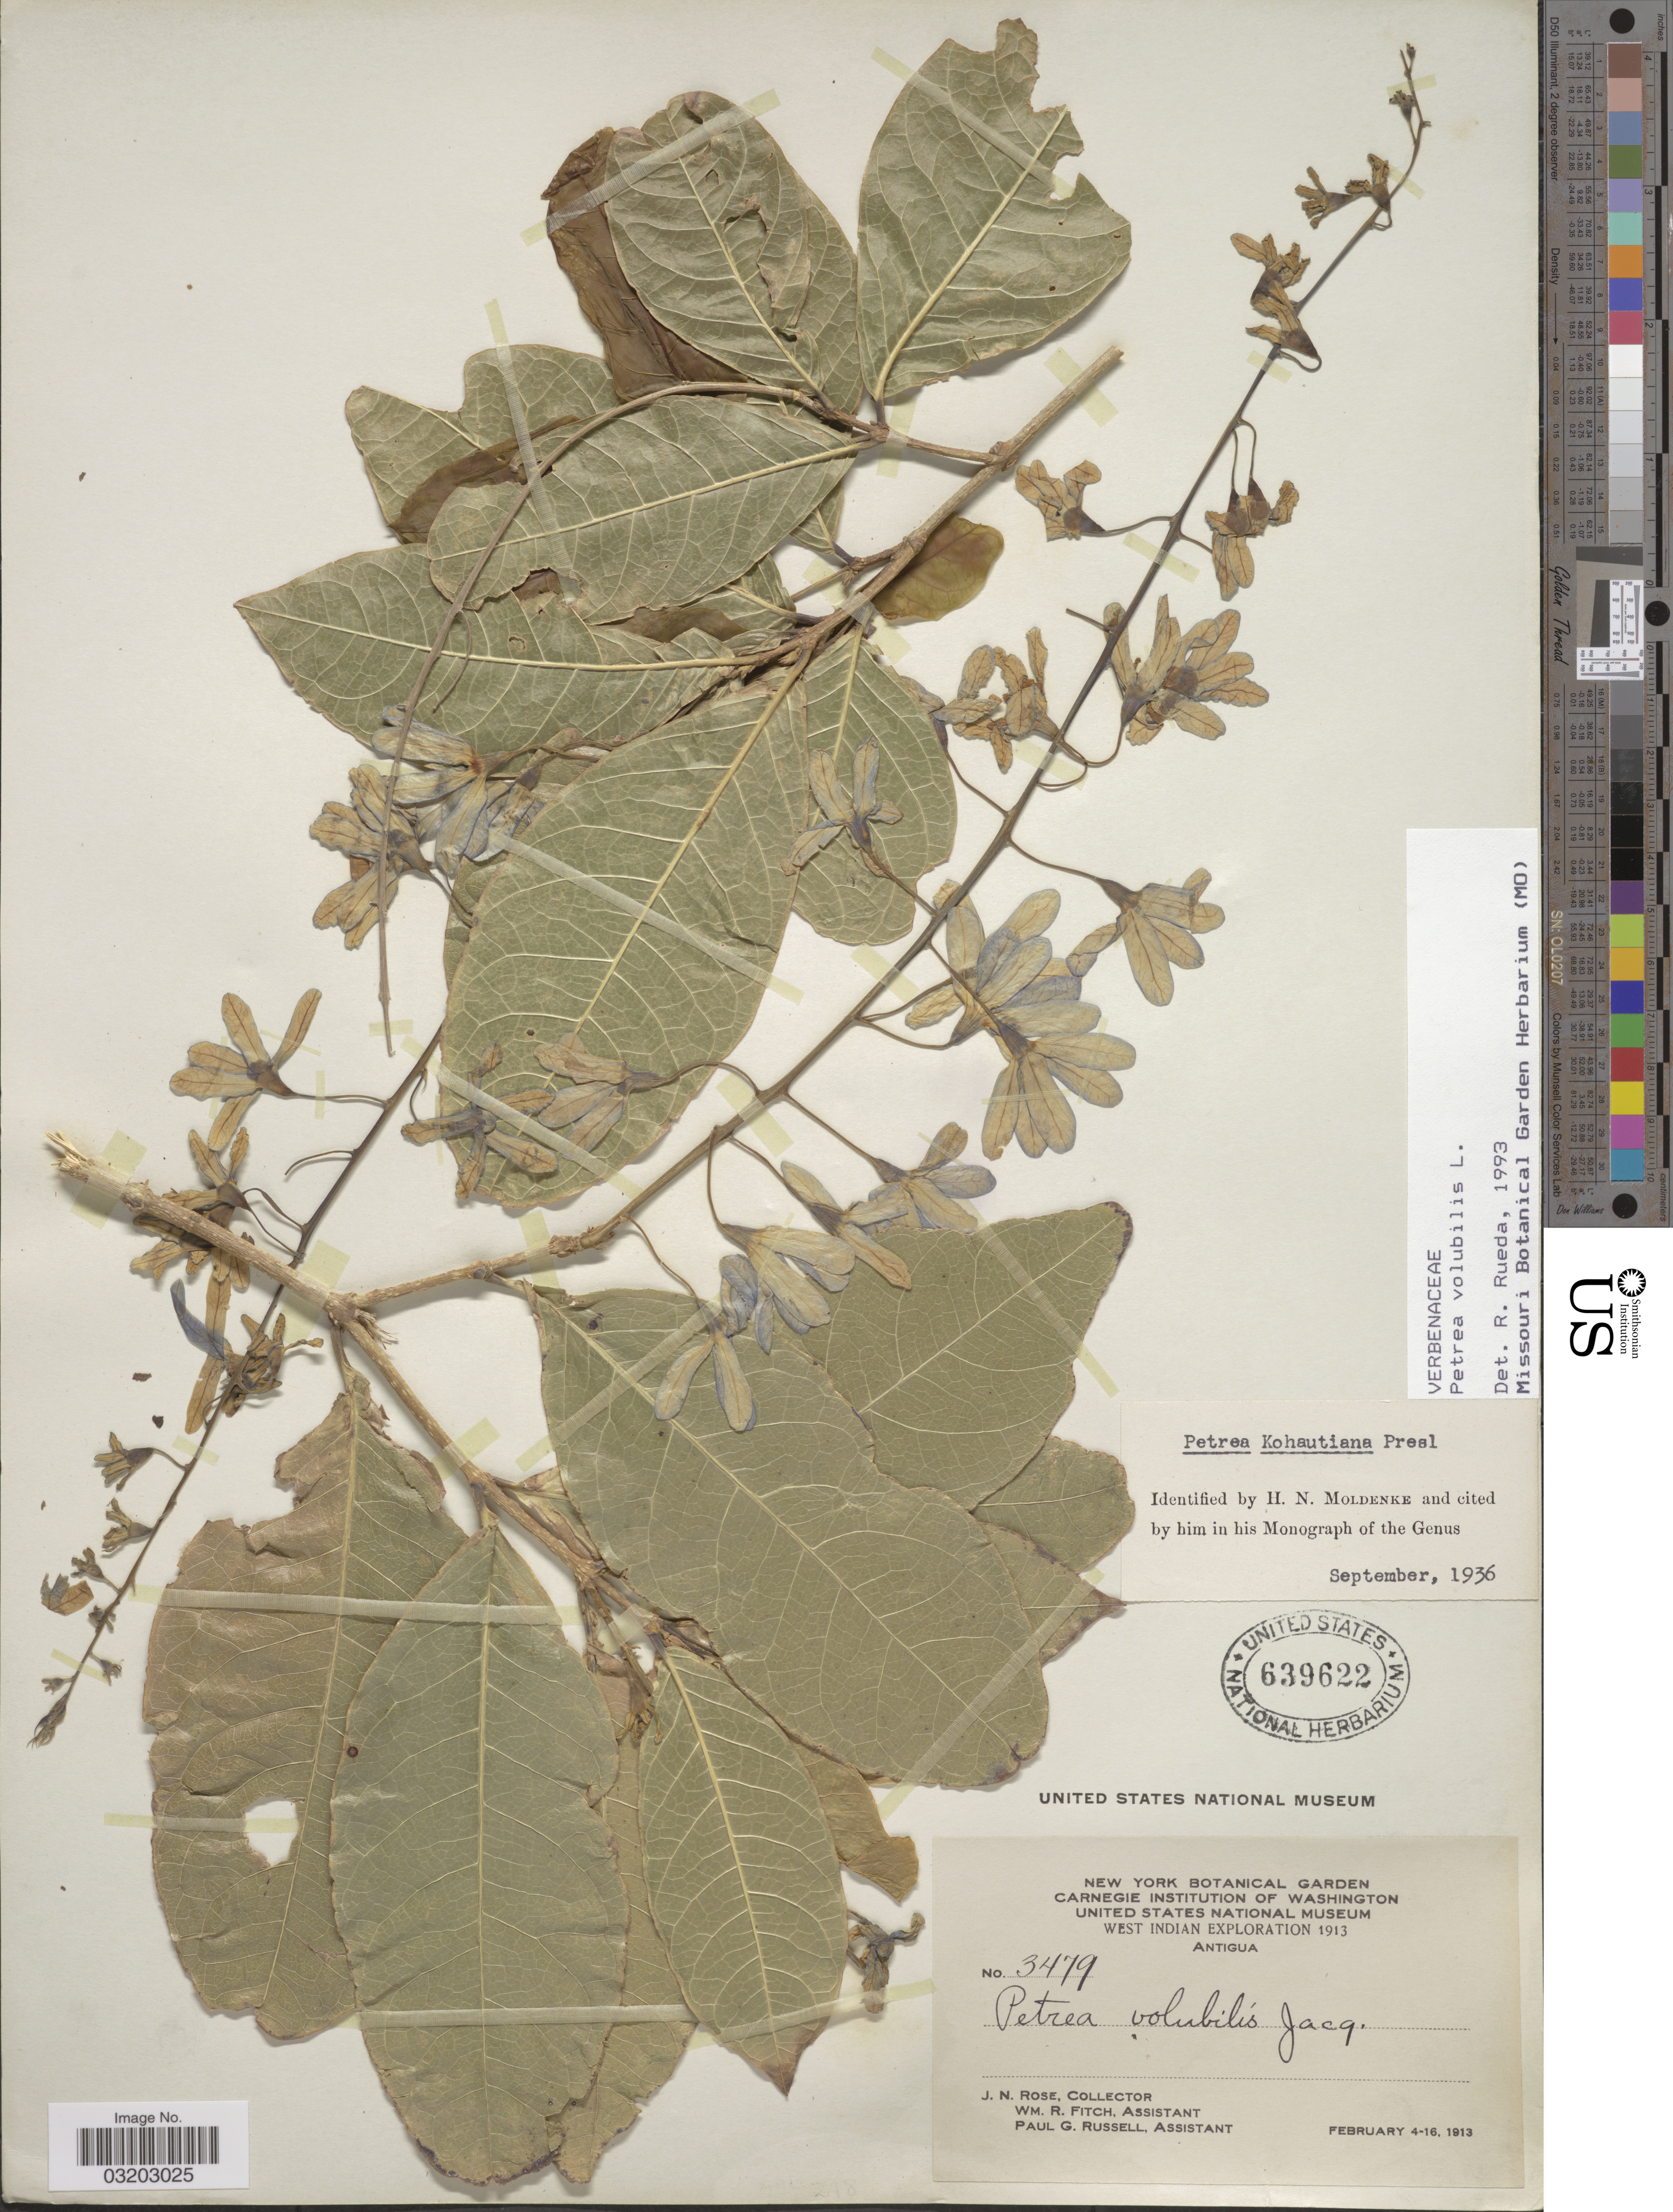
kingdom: Plantae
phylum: Tracheophyta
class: Magnoliopsida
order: Lamiales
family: Verbenaceae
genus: Petrea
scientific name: Petrea volubilis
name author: L.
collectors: J. N. Rose, W. R. Fitch & P. G. Russell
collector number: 3479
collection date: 1913-02-04/1913-02-16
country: Antigua and Barbuda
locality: Antigua.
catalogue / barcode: US 639622